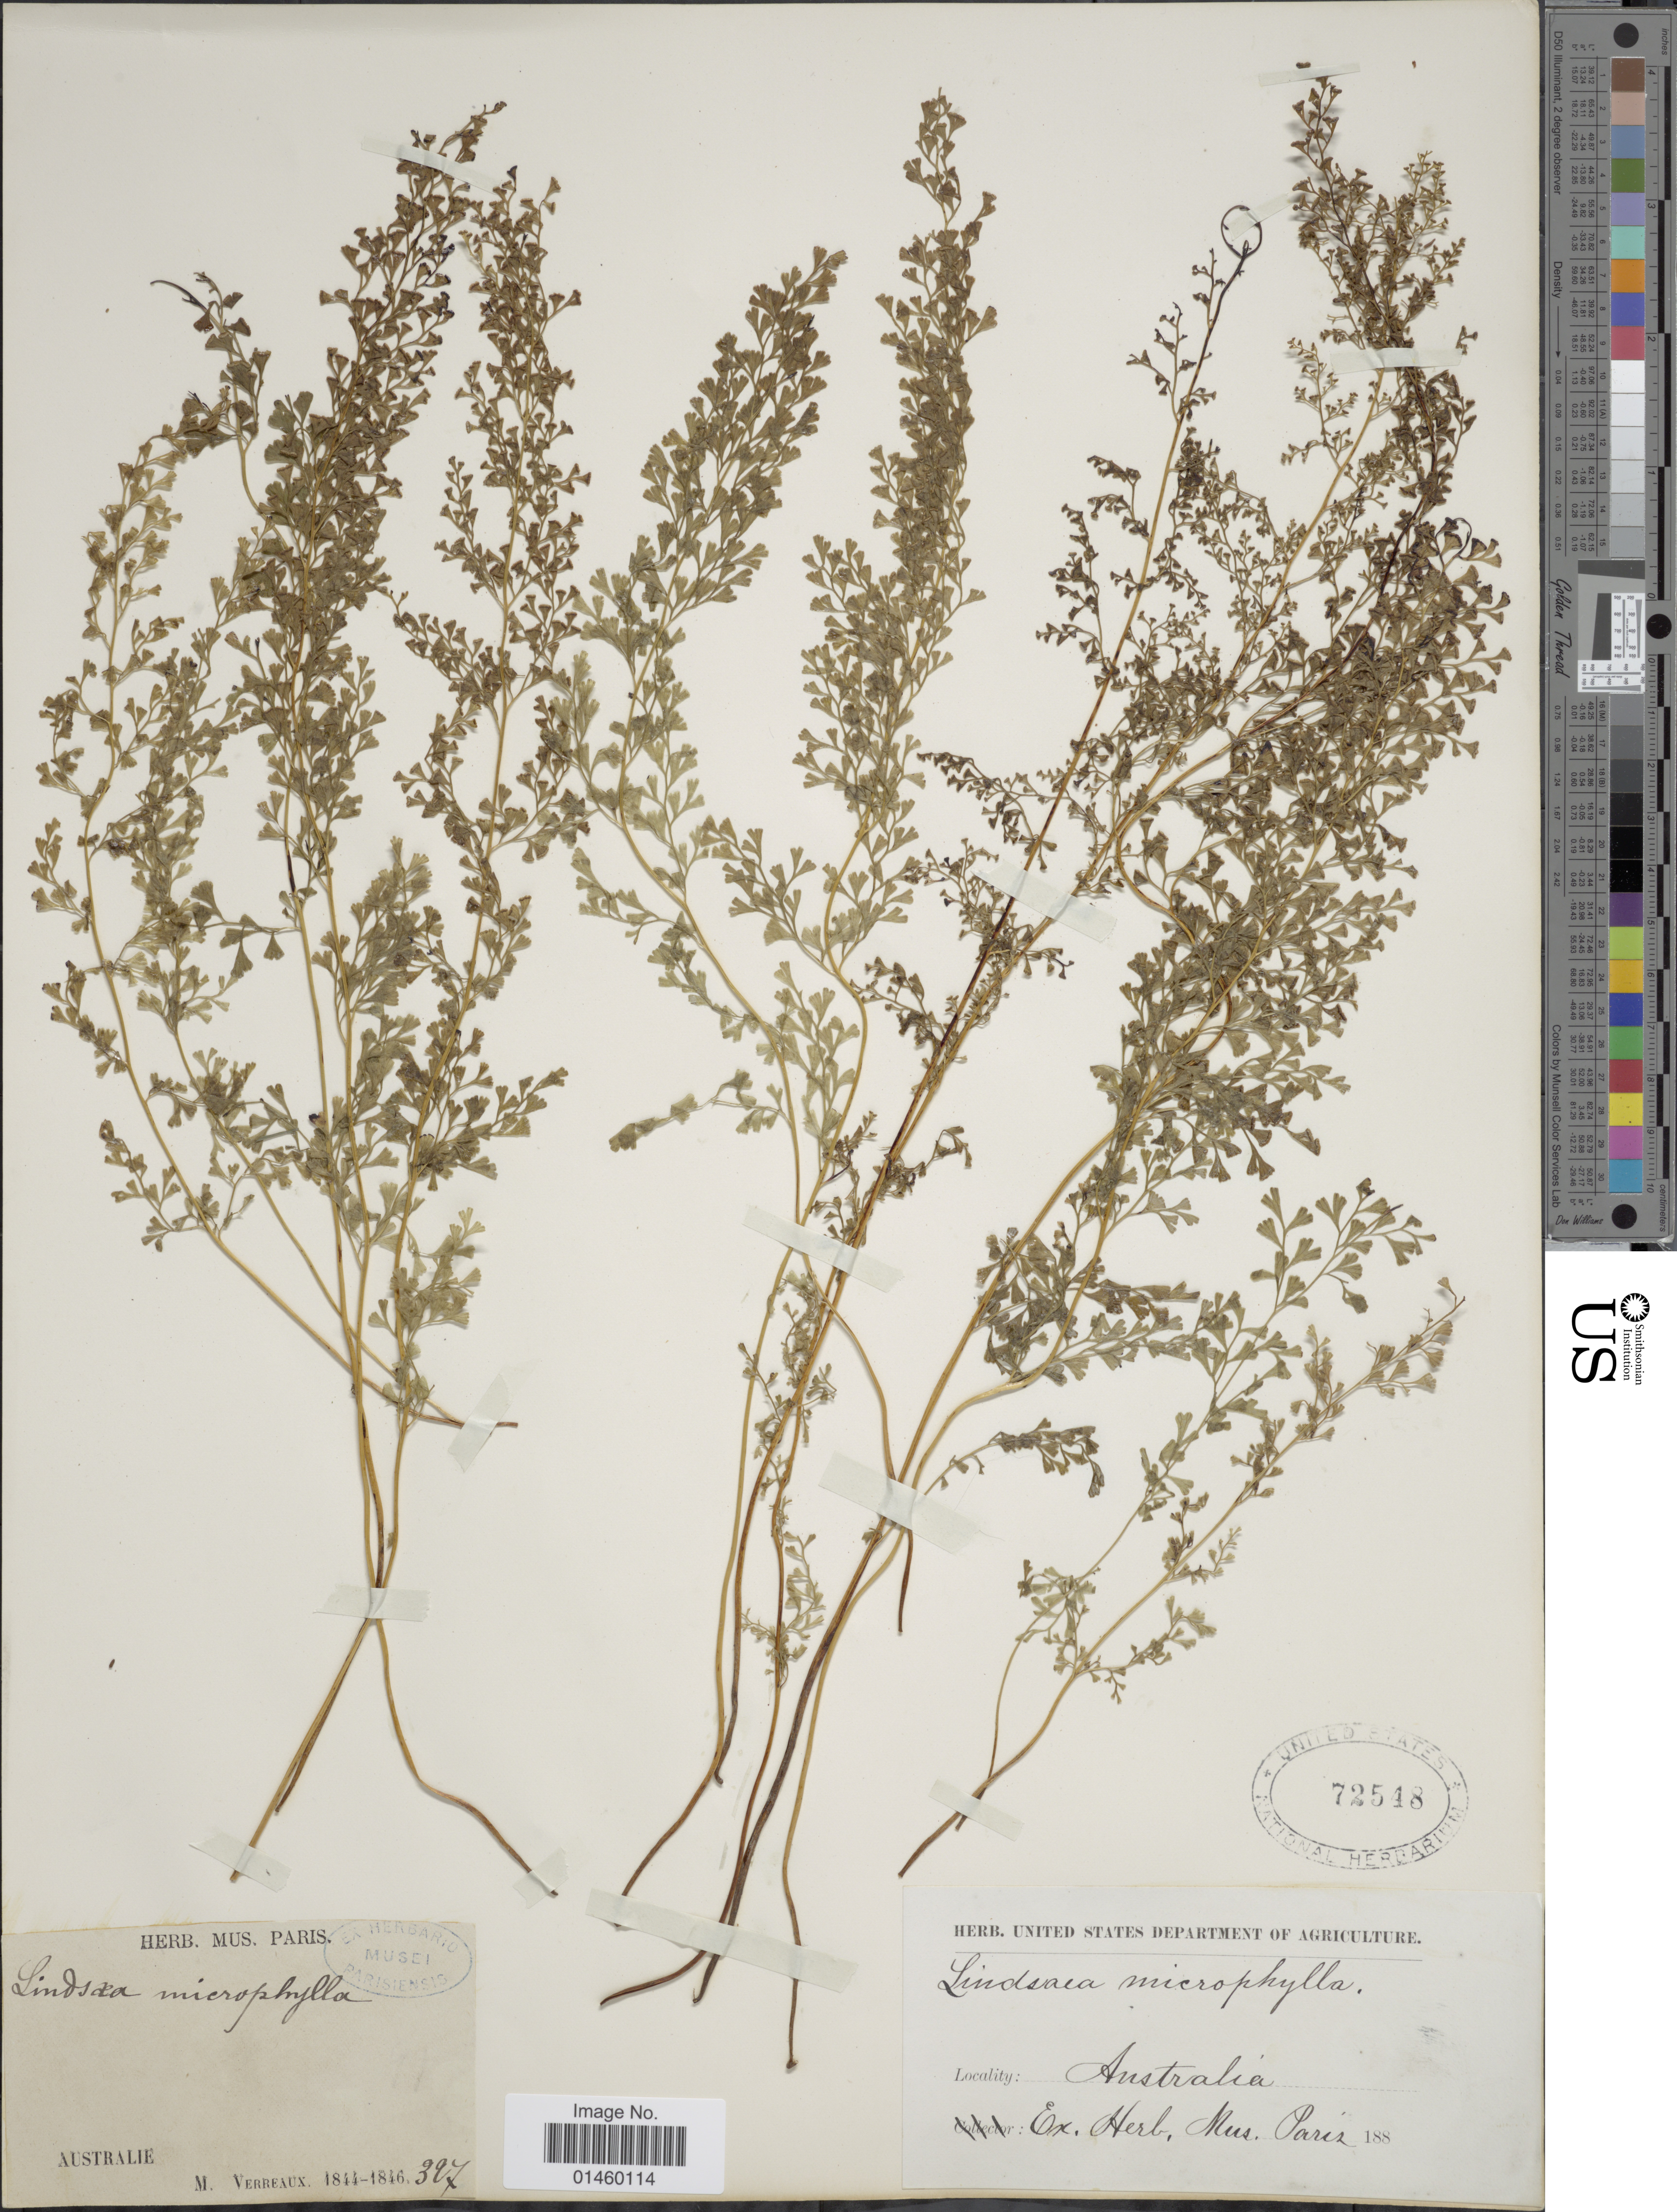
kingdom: Plantae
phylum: Tracheophyta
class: Polypodiopsida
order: Polypodiales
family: Lindsaeaceae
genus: Lindsaea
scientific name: Lindsaea microphylla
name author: Sw.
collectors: M. Verreaux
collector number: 327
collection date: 1844/1846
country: Australia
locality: Australie.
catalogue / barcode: US 72548